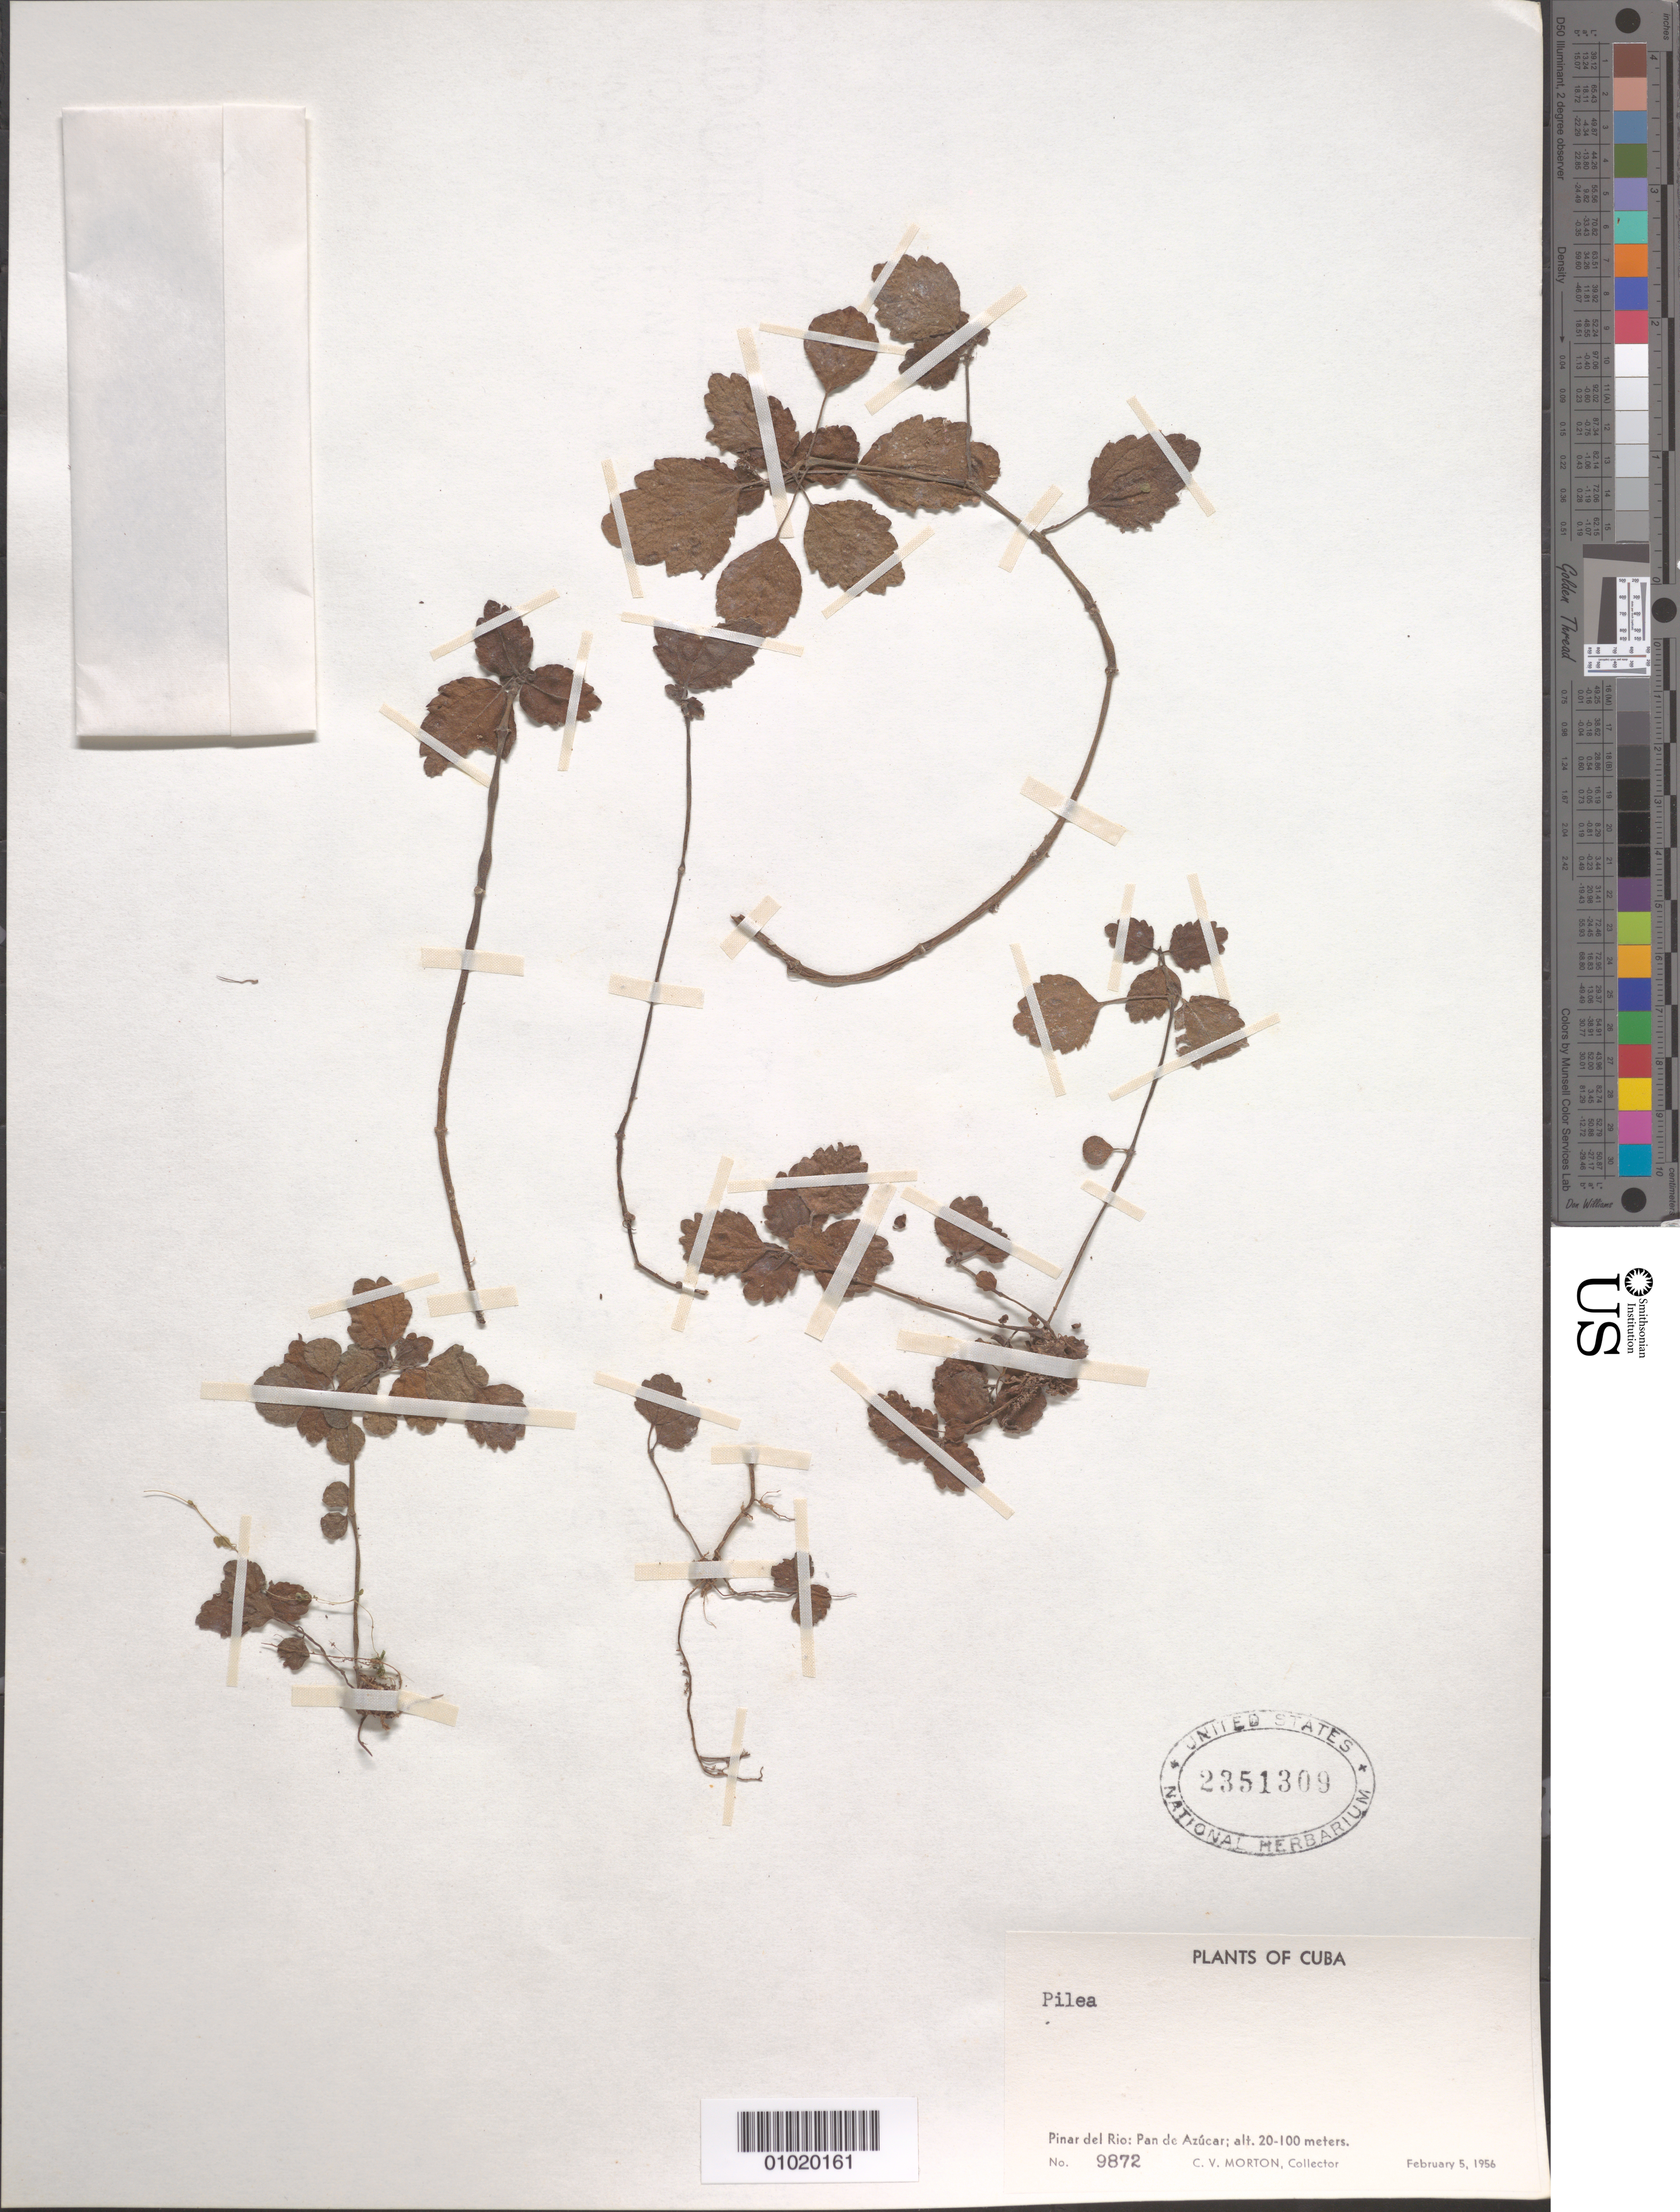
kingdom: Plantae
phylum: Tracheophyta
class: Magnoliopsida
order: Rosales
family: Urticaceae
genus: Pilea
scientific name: Pilea sp.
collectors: C. V. Morton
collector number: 9872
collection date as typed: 05 Feb 1956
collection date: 1956-02-05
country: Cuba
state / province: Pinar del Rio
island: Cuba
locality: Pan de Azucar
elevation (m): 20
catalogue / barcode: US 2351309